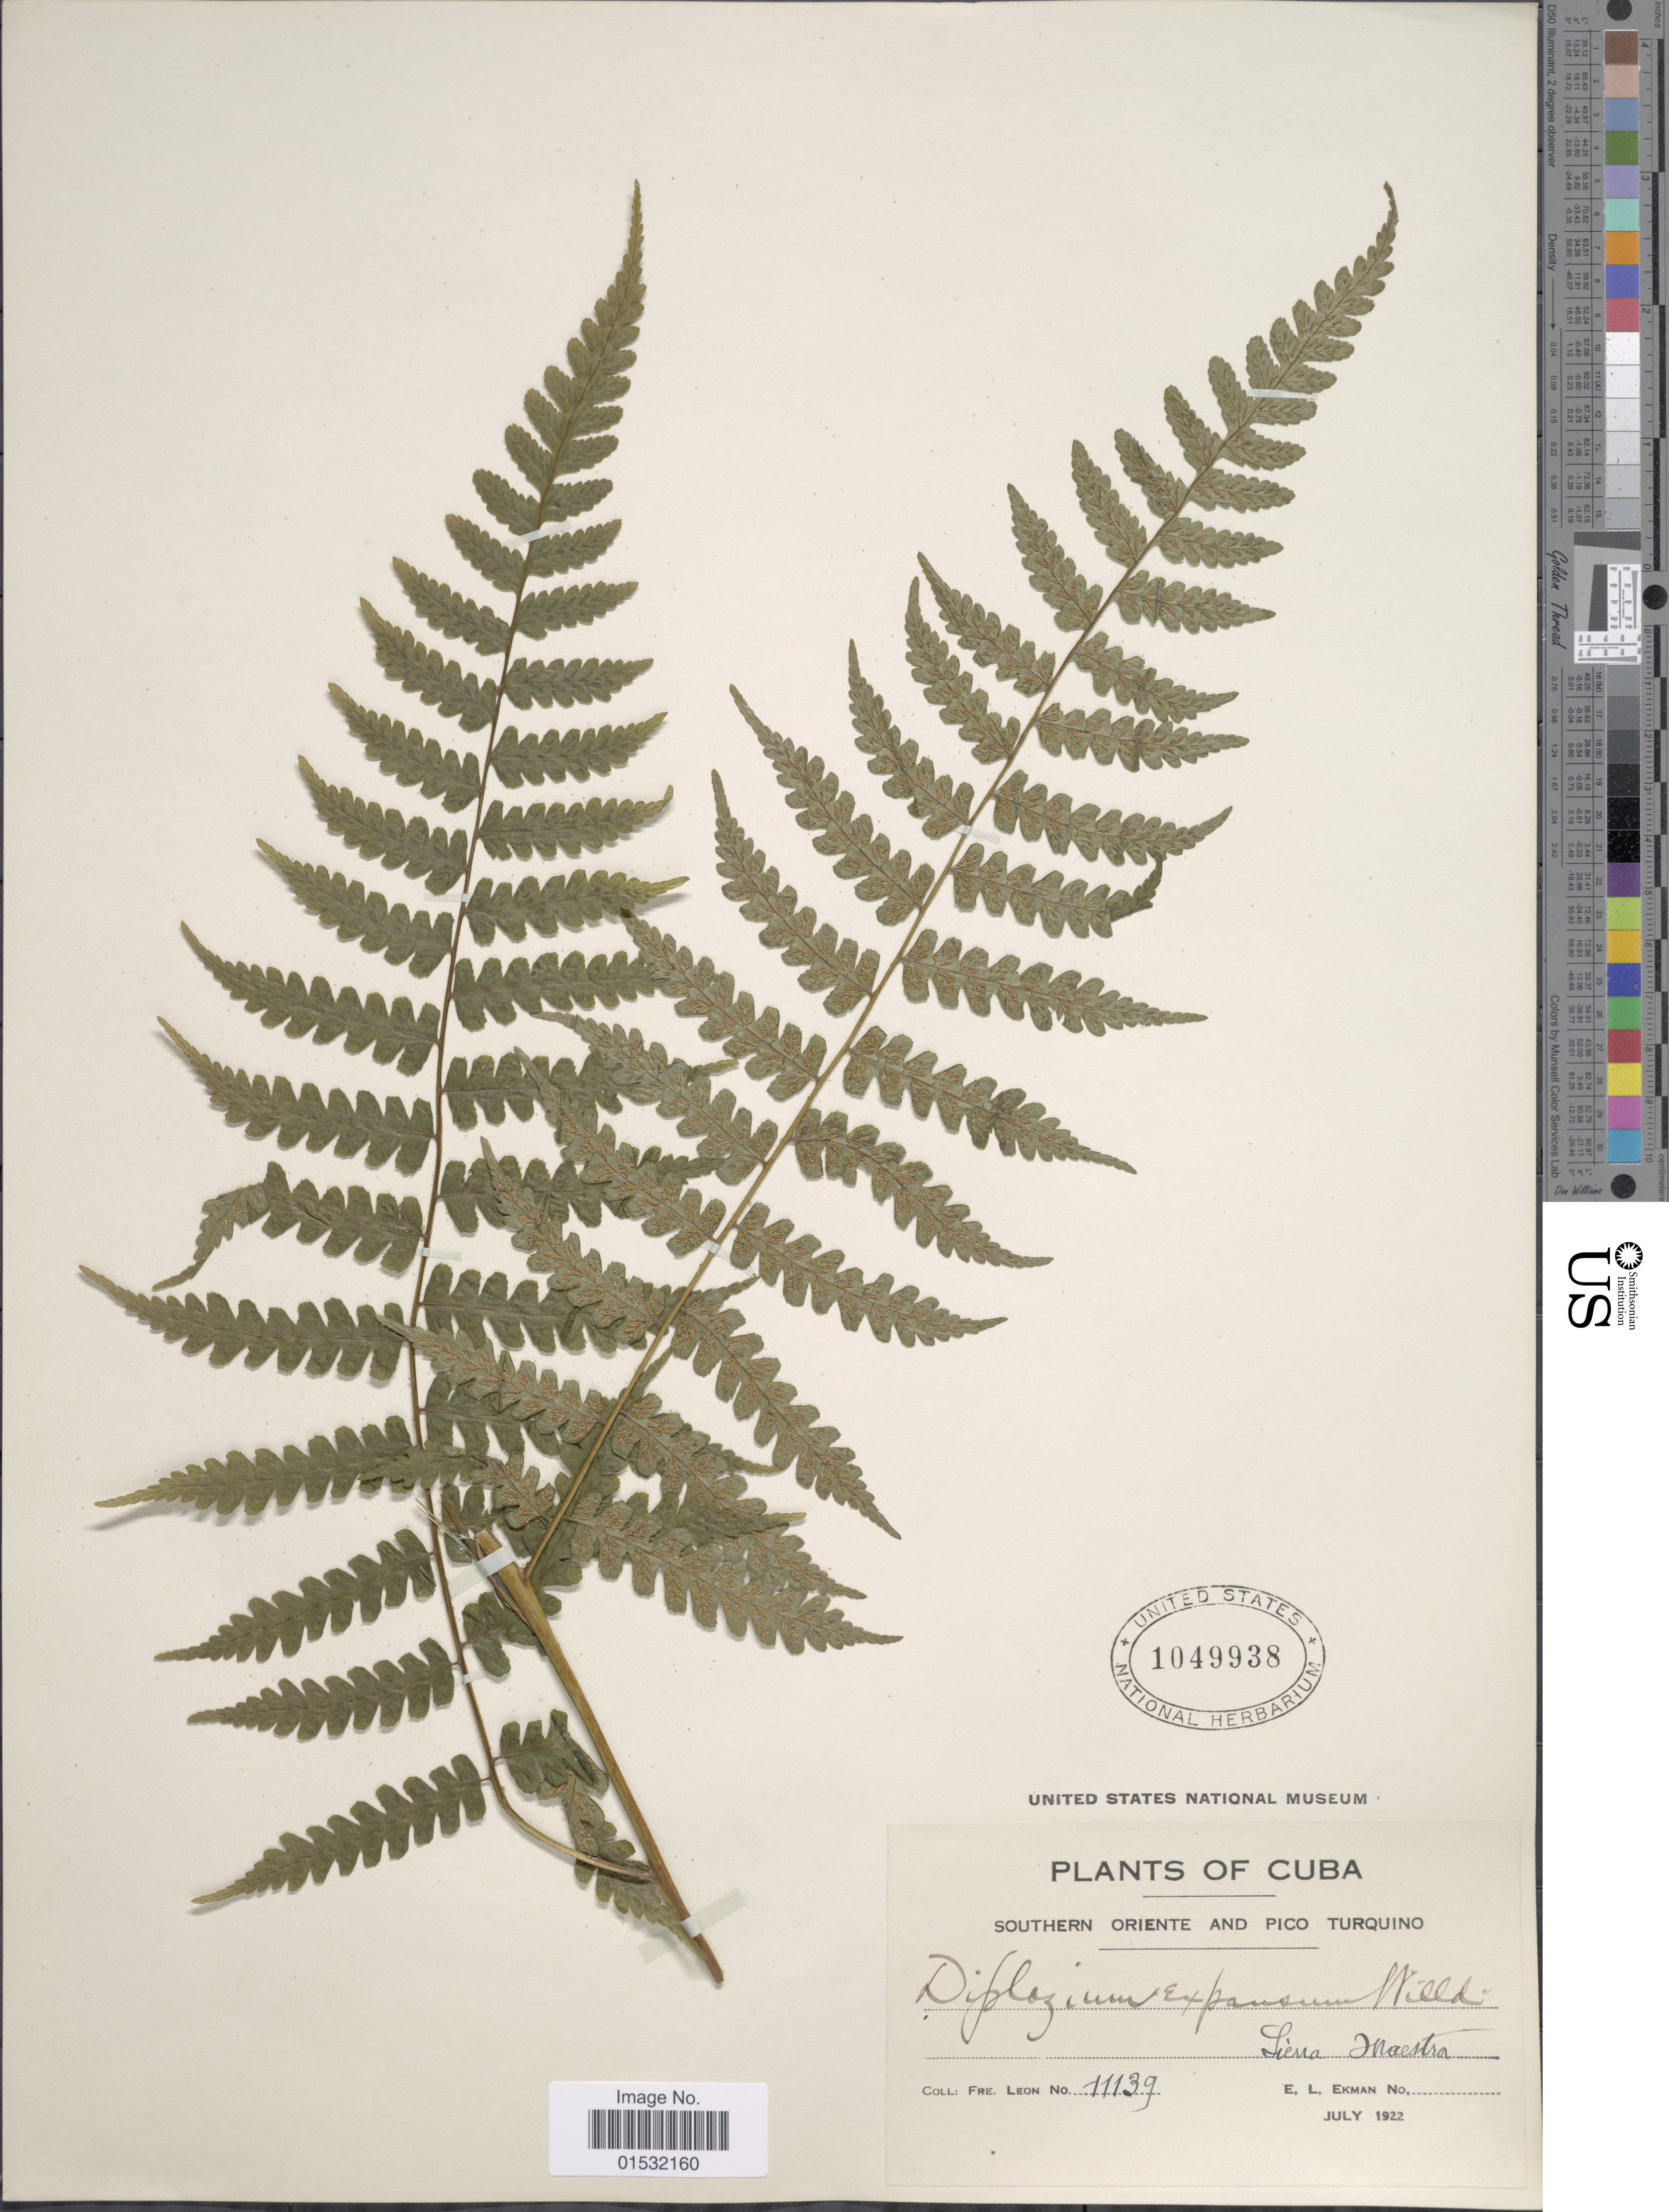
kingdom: Plantae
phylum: Tracheophyta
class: Polypodiopsida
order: Polypodiales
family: Athyriaceae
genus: Diplazium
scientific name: Diplazium fuertesii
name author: Brause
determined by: Sánchez, C.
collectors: Bro. León & E. L. Ekman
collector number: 11139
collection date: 1922-07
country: Cuba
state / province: Oriente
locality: Southern Oriente and Pico Turquino. Sierra Maestra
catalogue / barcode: US 1049938